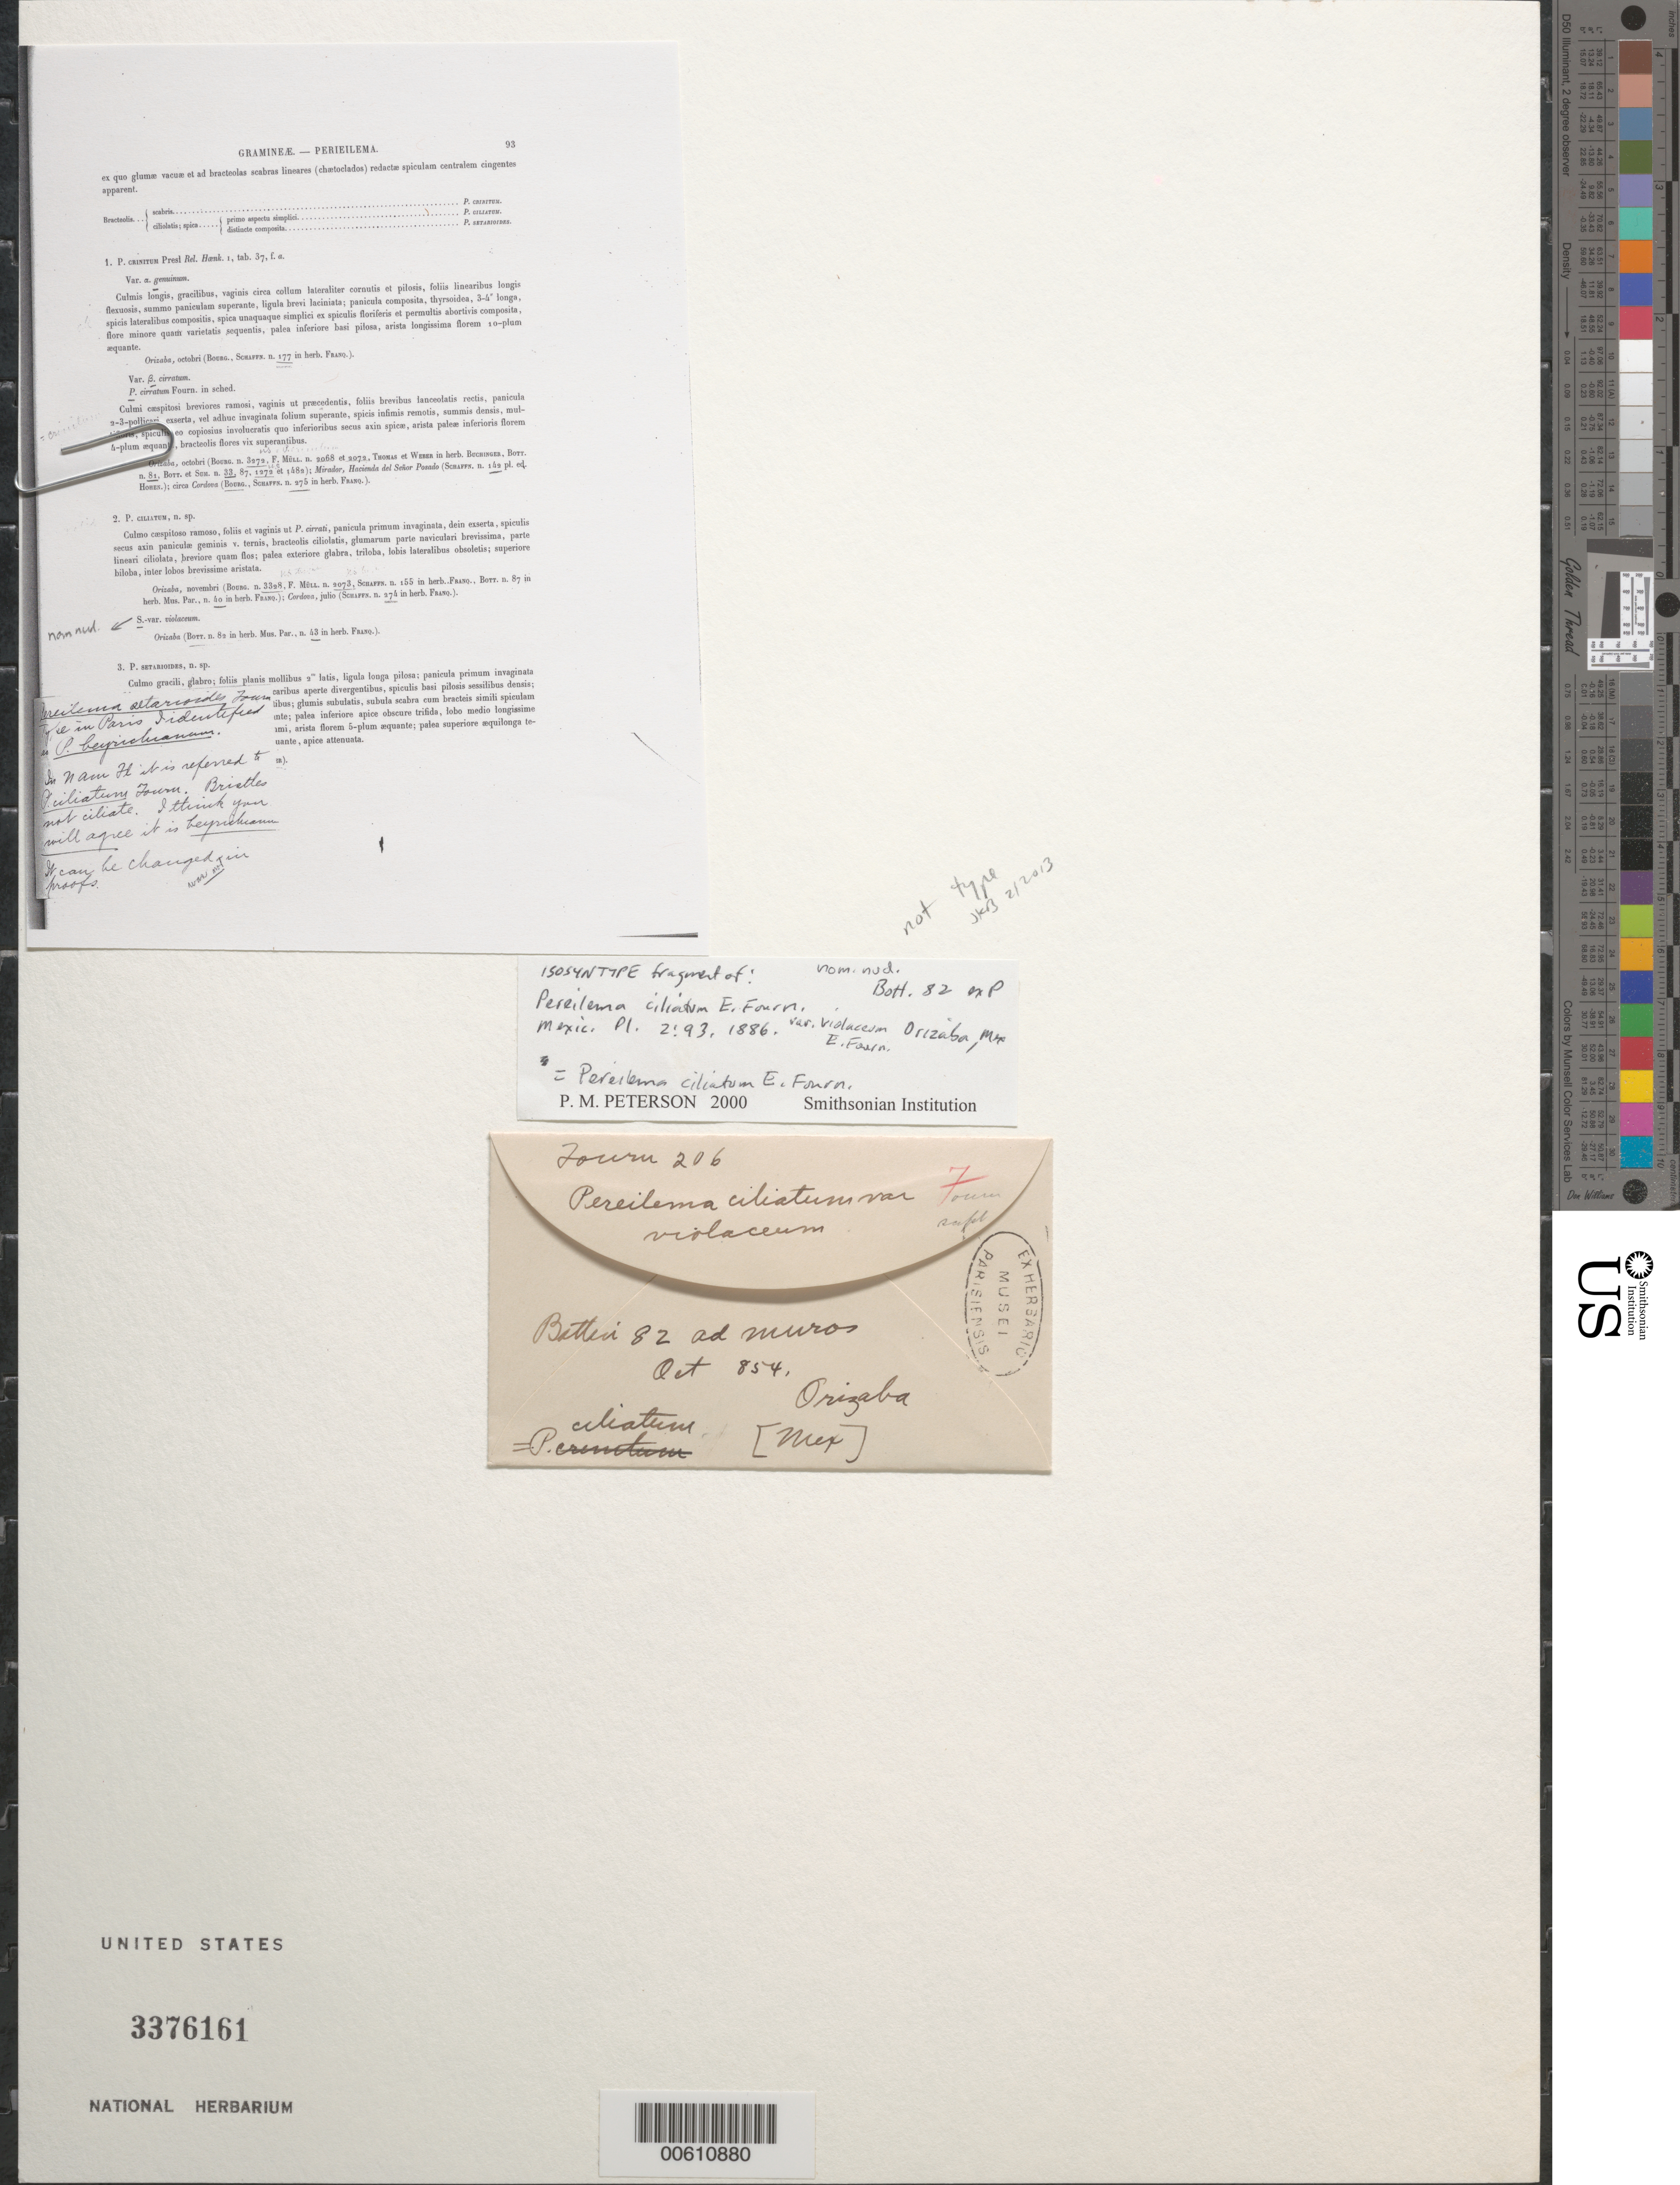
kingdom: Plantae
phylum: Tracheophyta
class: Liliopsida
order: Poales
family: Poaceae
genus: Pereilema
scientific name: Pereilema ciliatum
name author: E. Fourn.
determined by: Peterson, Paul M., (BOT), Smithsonian Institution - National Museum of Natural History (UNITED STATES)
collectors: M. Botteri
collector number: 82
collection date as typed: Oct 1854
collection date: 1854-10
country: Mexico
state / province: Veracruz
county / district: Orizaba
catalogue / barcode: US 3376161